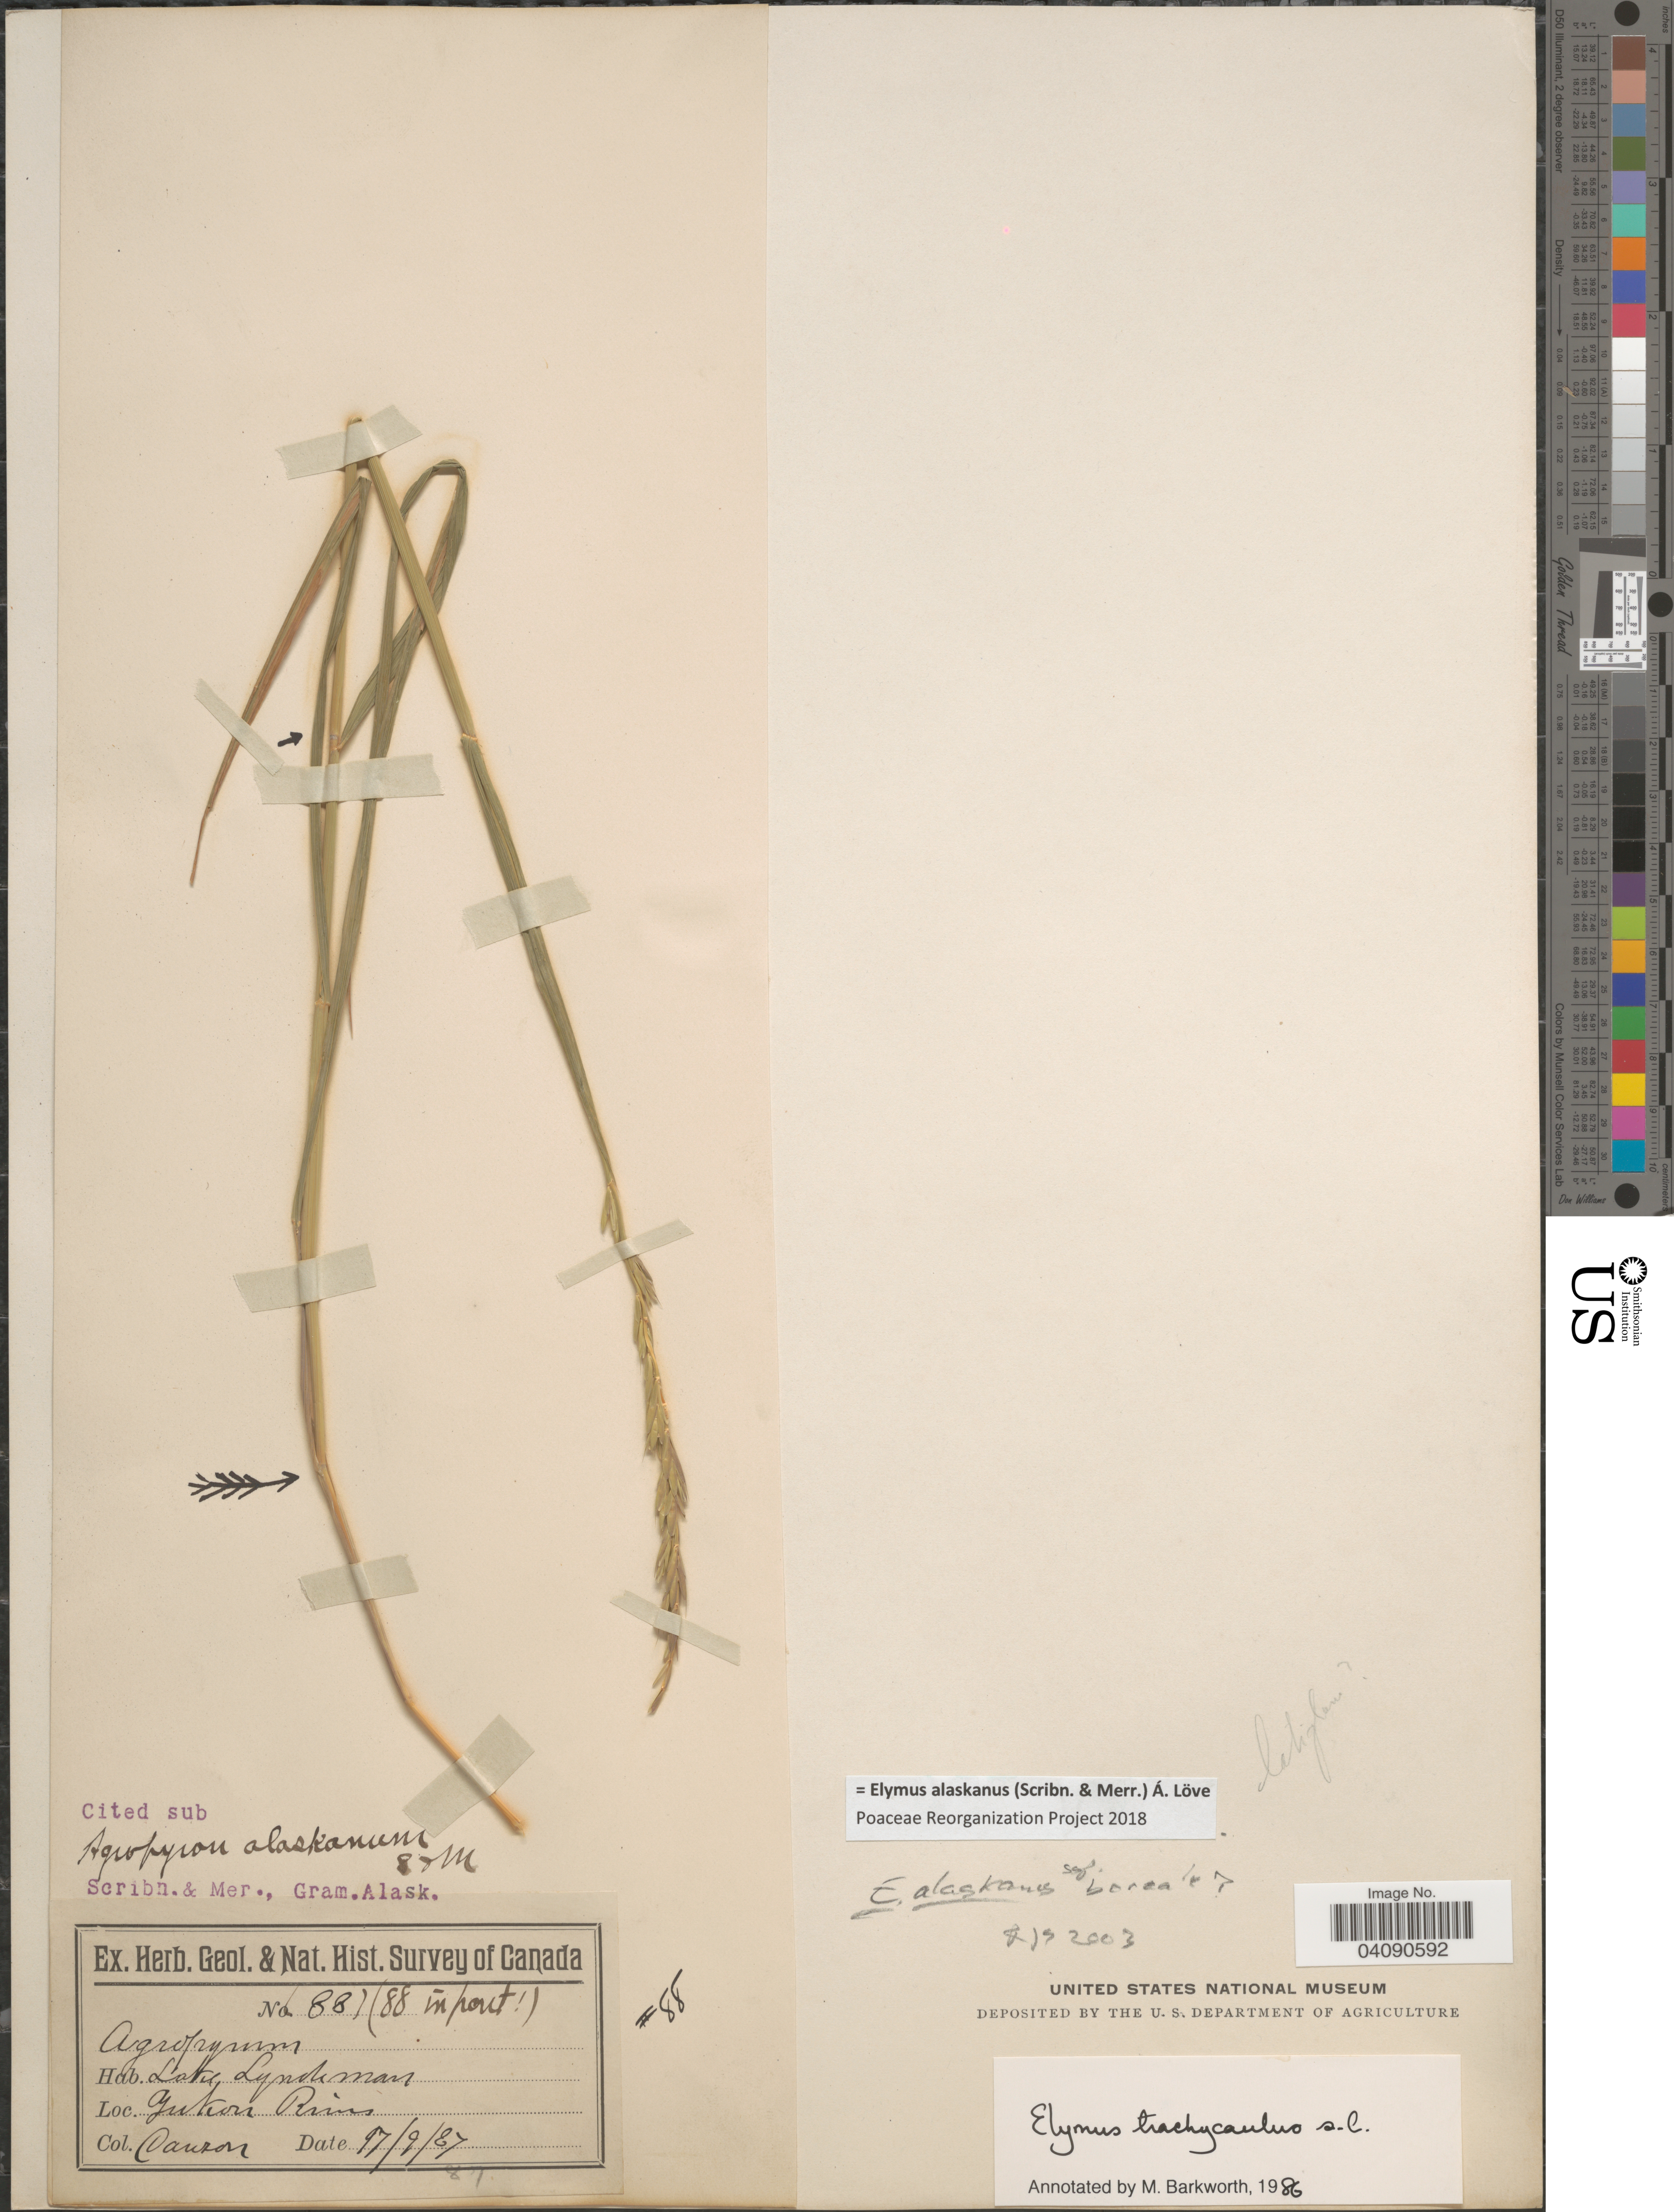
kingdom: Plantae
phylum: Tracheophyta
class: Liliopsida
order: Poales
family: Poaceae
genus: Elymus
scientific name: Elymus alaskanus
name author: (Scribn. & Merr.) Á. Löve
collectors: -. Carson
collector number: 88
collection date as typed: Transcribed d/m/y: 17/9/87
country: Canada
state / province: Yukon Territory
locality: Geol. & Nat. Hist. Survey of Canada. Lake Lyndeman. Yukon River.